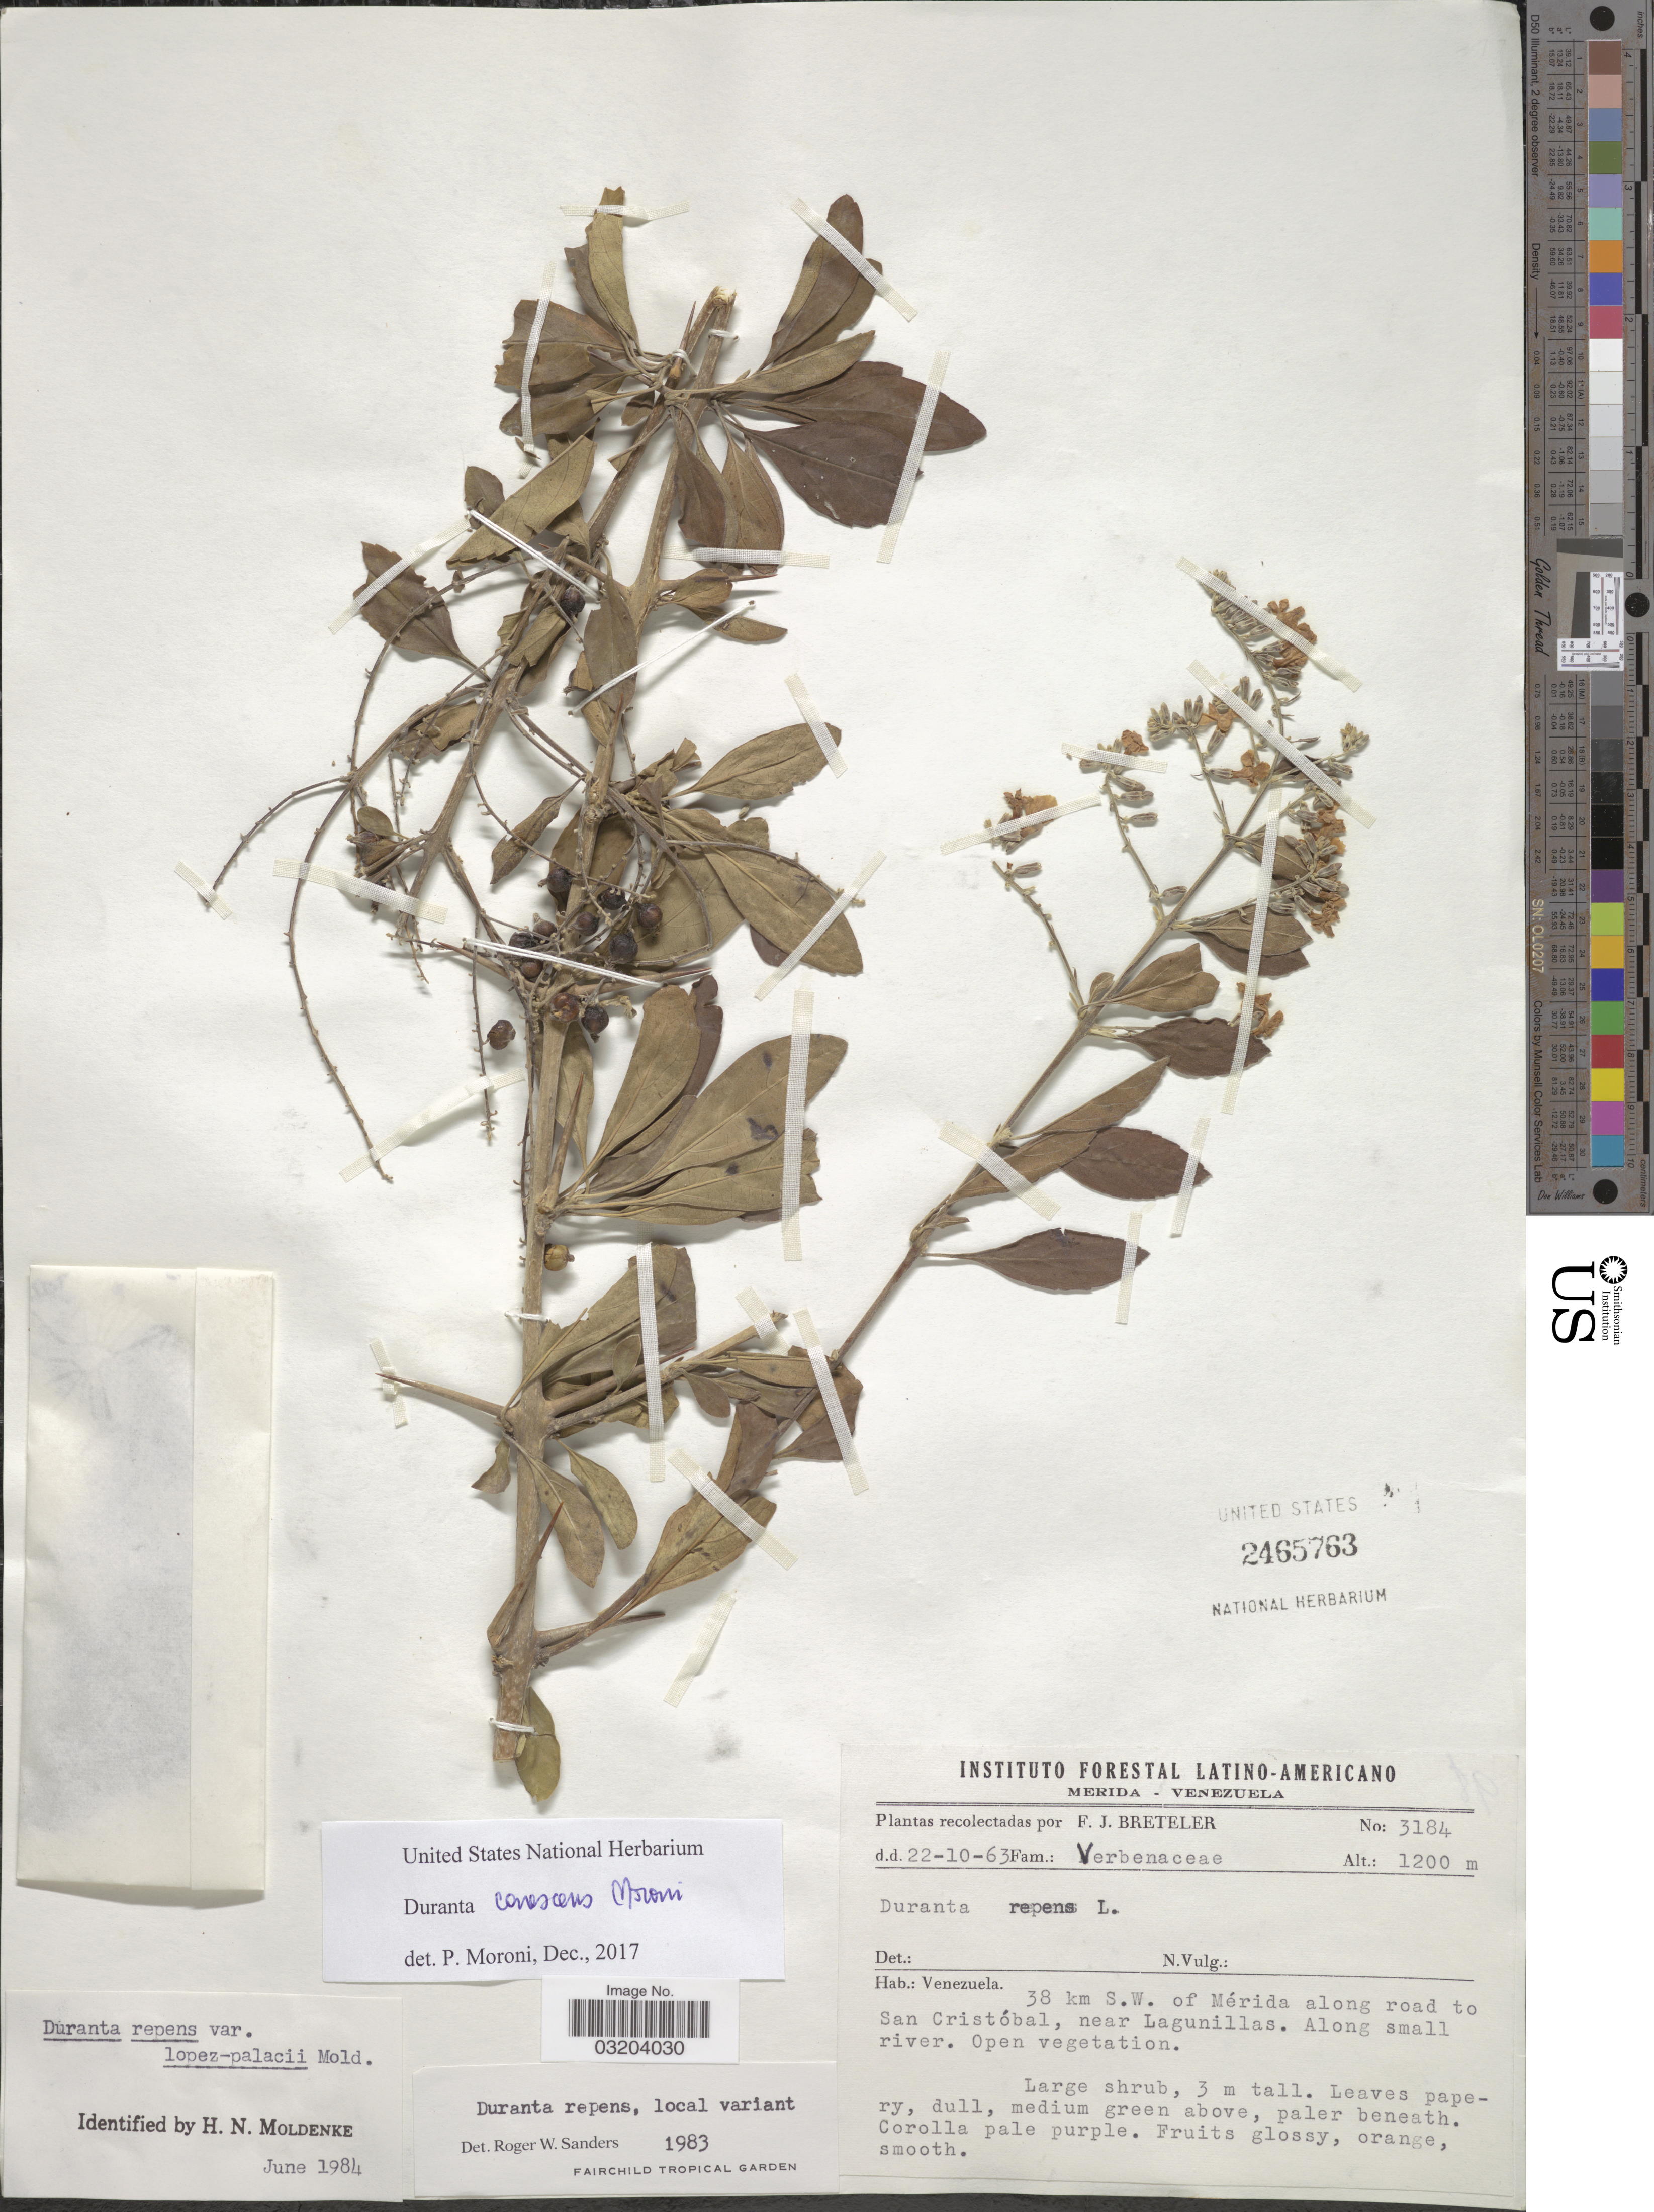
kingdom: Plantae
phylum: Tracheophyta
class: Magnoliopsida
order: Lamiales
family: Verbenaceae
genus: Duranta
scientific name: Duranta canescens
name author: (Moldenke) P. Moroni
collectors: F. J. Breteler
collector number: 3184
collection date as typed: Transcribed d/m/y: 22/10/63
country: Venezuela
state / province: Mérida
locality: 38 km S.W. of Mérida along road to San Cristóbal, near Lagunillas. Along small river.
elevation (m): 1200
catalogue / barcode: US 2465763